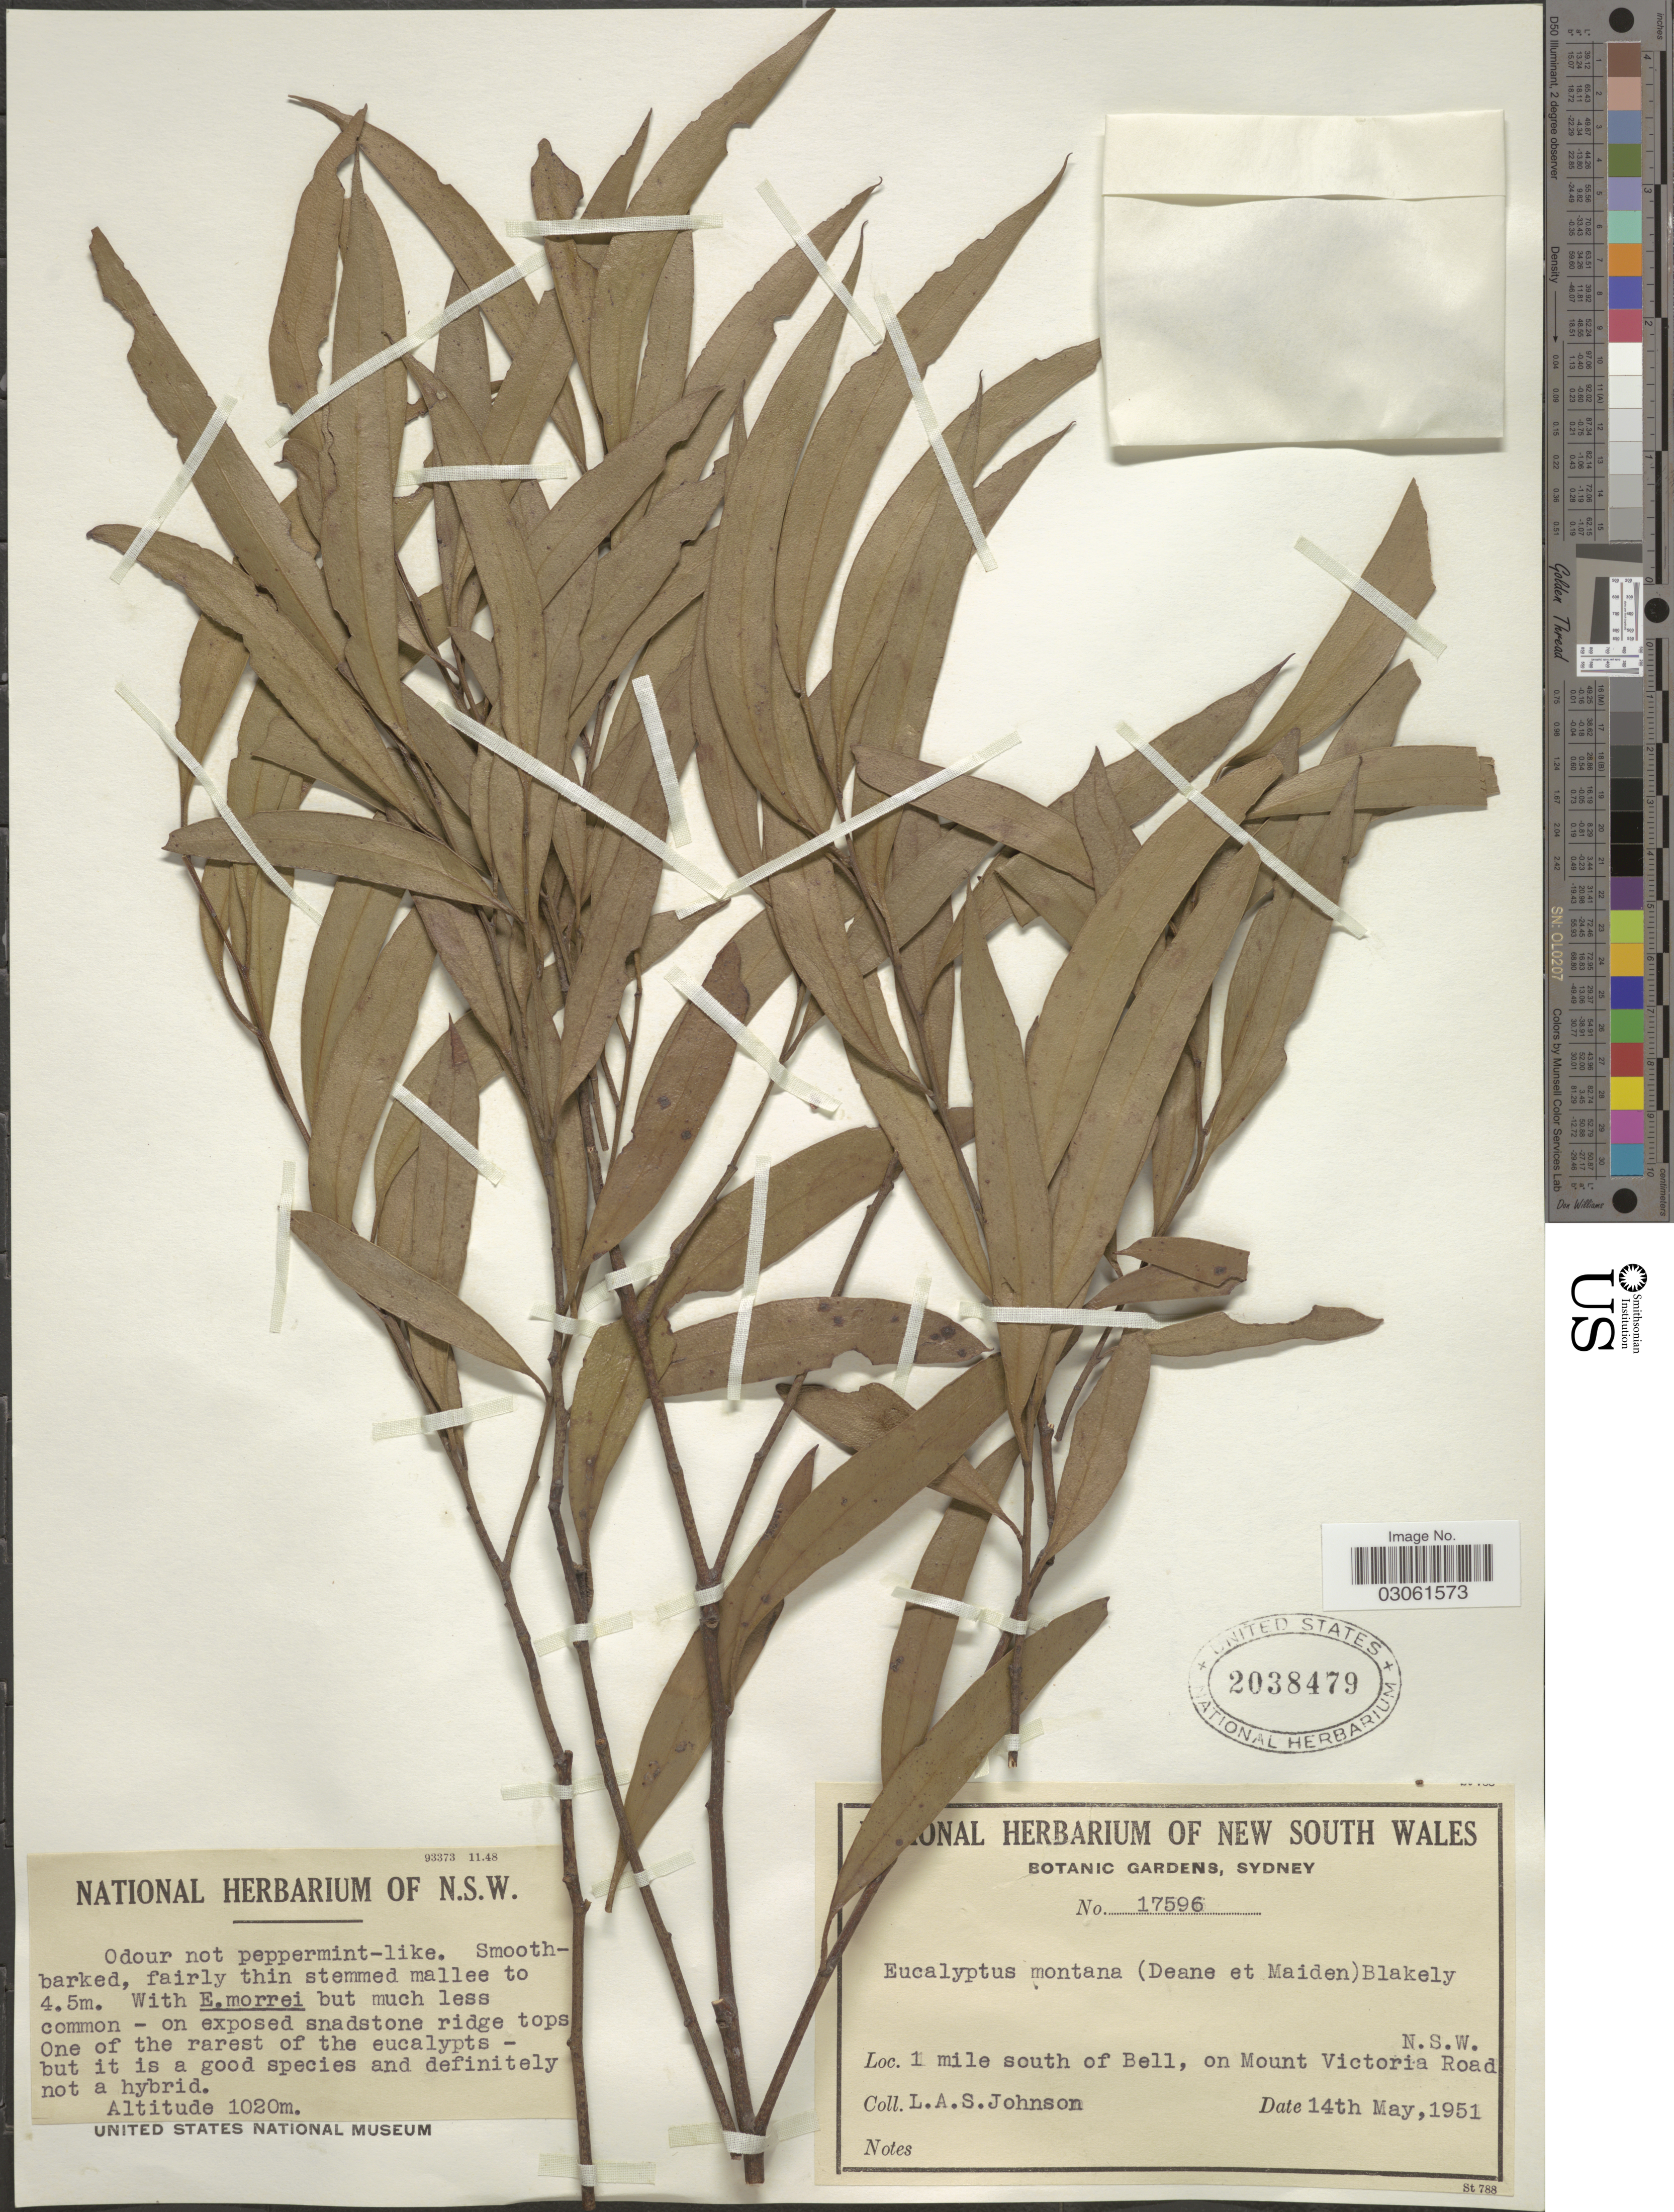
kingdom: Plantae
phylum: Tracheophyta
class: Magnoliopsida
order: Myrtales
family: Myrtaceae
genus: Eucalyptus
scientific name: Eucalyptus x montana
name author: (H. Deane & Maiden) Blakely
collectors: L. A. S. Johnson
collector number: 17596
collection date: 1951-05-14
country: Australia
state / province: New South Wales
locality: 1 mile south of Bell, on Mount Victoria Road, N. S. W.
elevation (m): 1020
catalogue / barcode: US 2038479